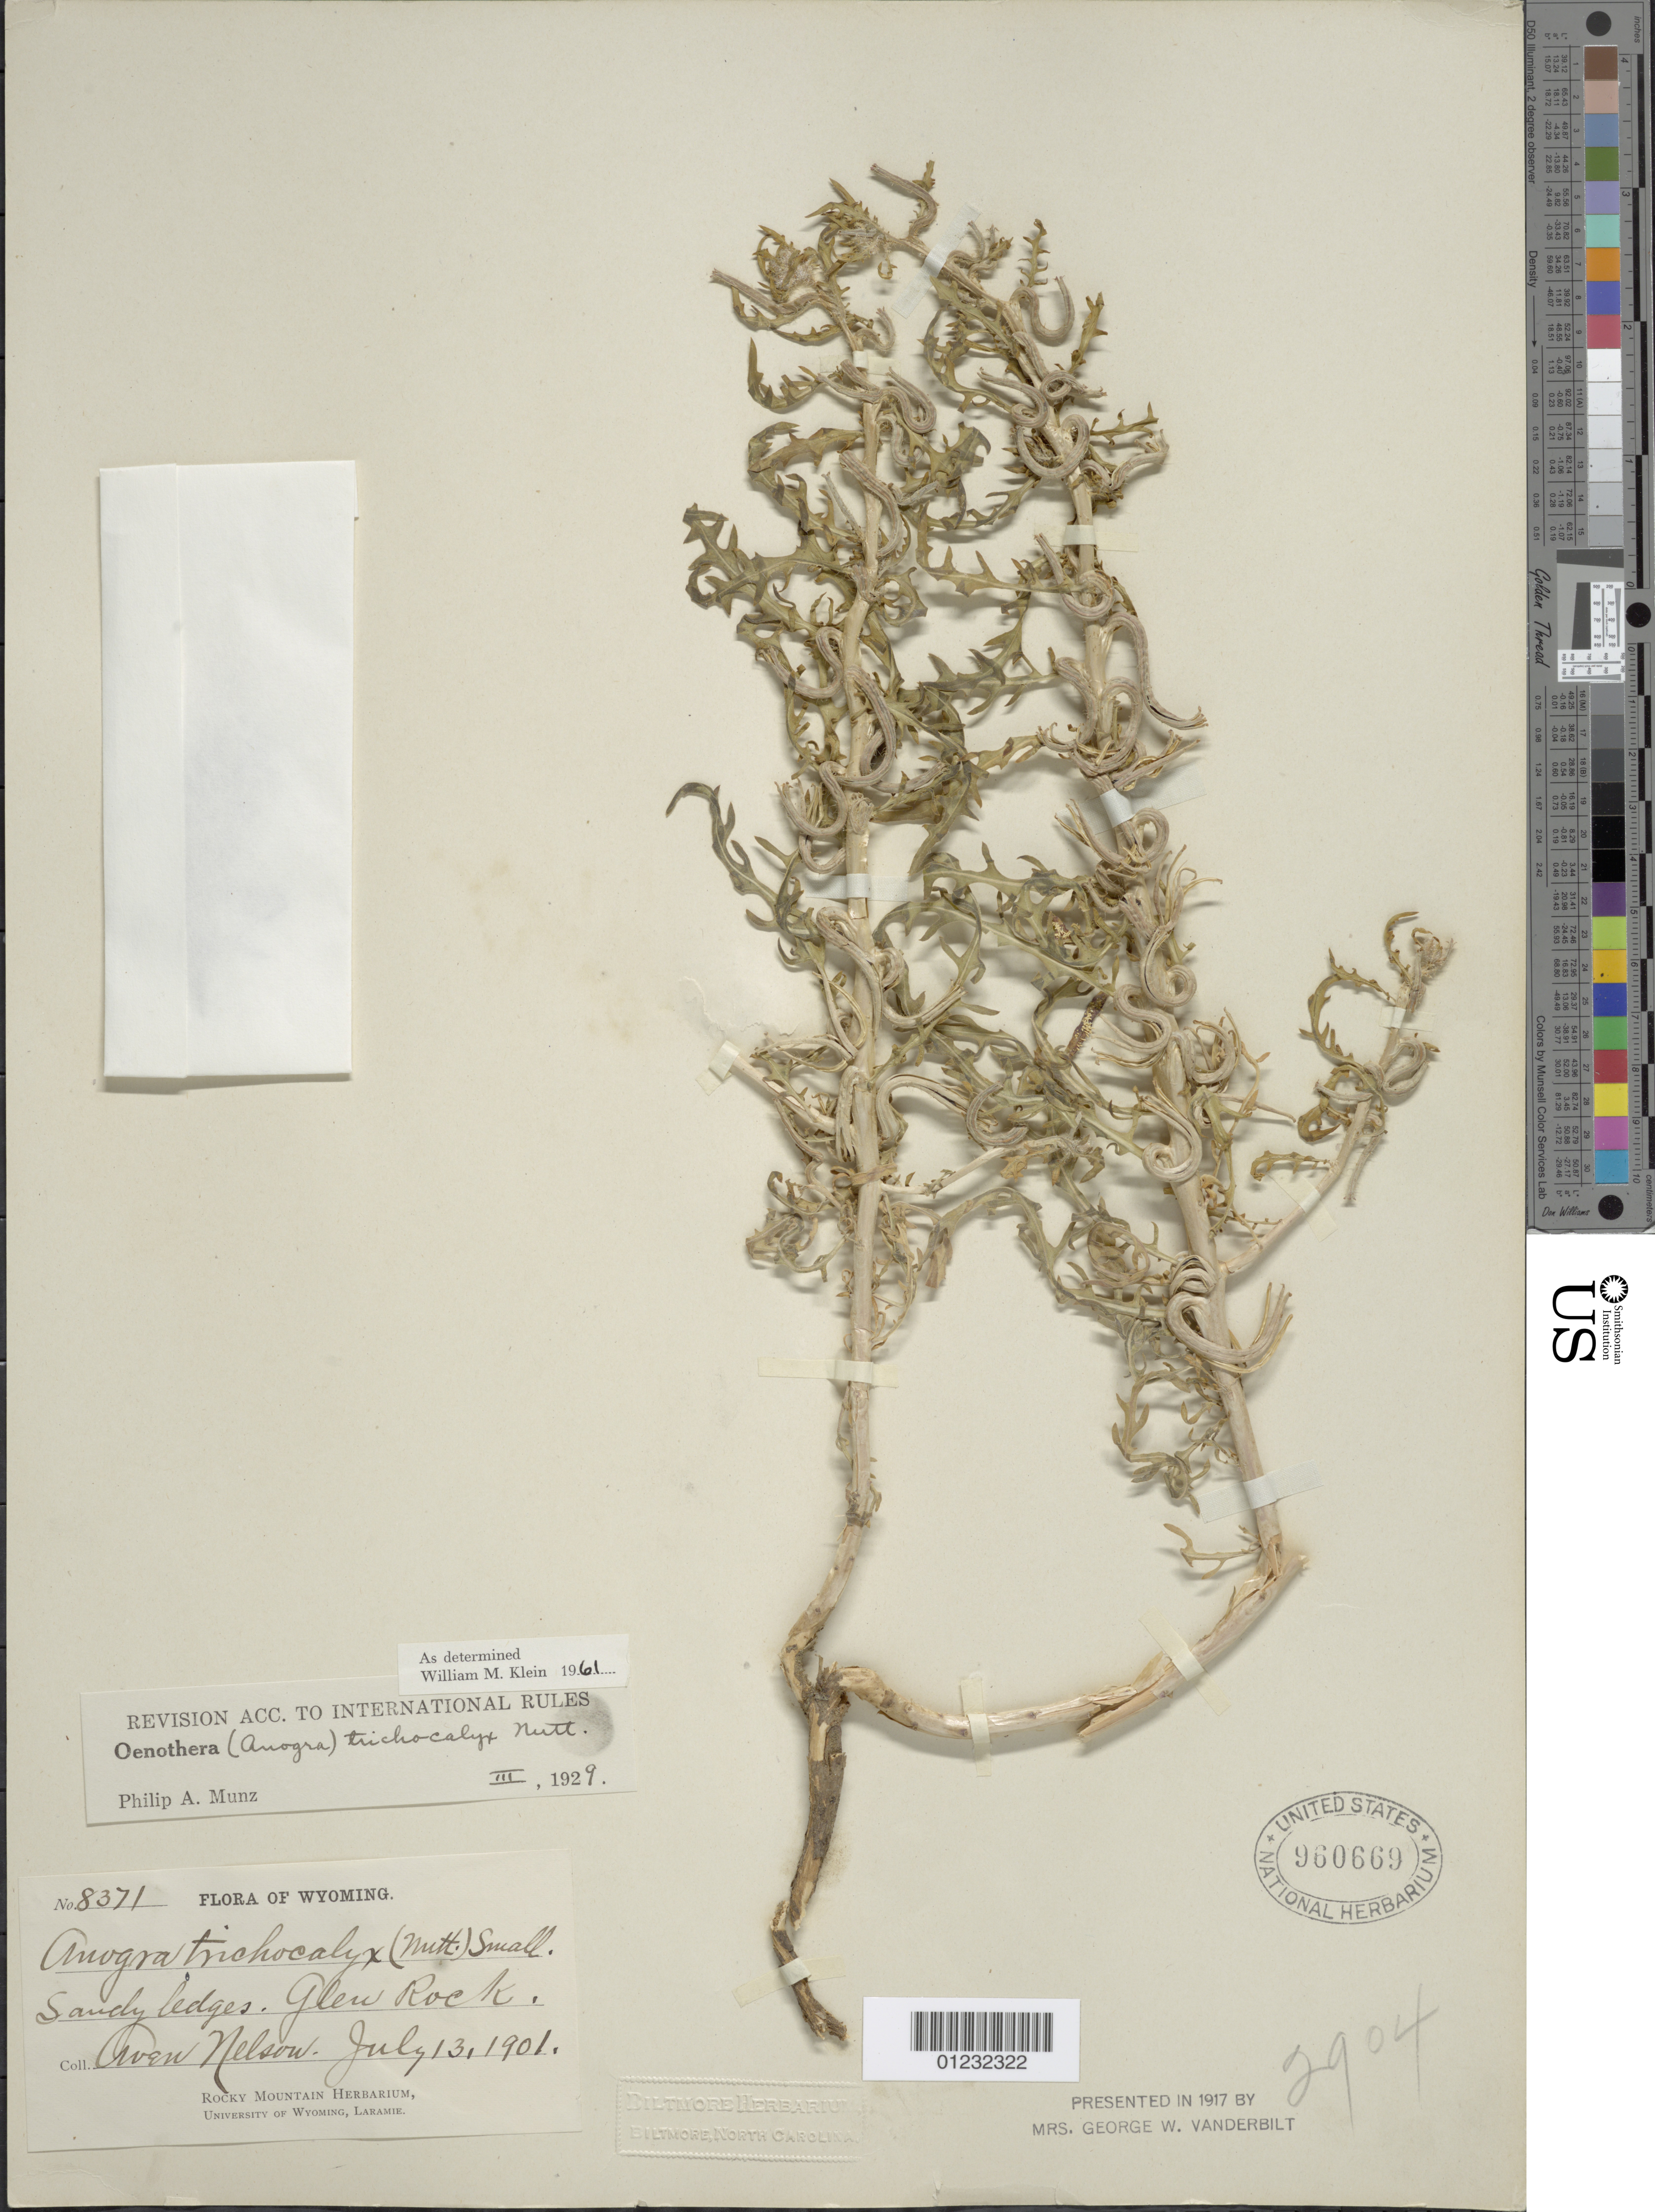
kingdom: Plantae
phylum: Tracheophyta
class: Magnoliopsida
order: Myrtales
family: Onagraceae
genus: Oenothera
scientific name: Oenothera pallida subsp. trichocalyx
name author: (Nutt.) Munz & W.M. Klein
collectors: A. Nelson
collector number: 8371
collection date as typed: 13 Jul 1901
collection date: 1901-07-13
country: United States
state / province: Wyoming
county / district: Converse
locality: Glenrock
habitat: Sandy ledges.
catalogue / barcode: US 960669